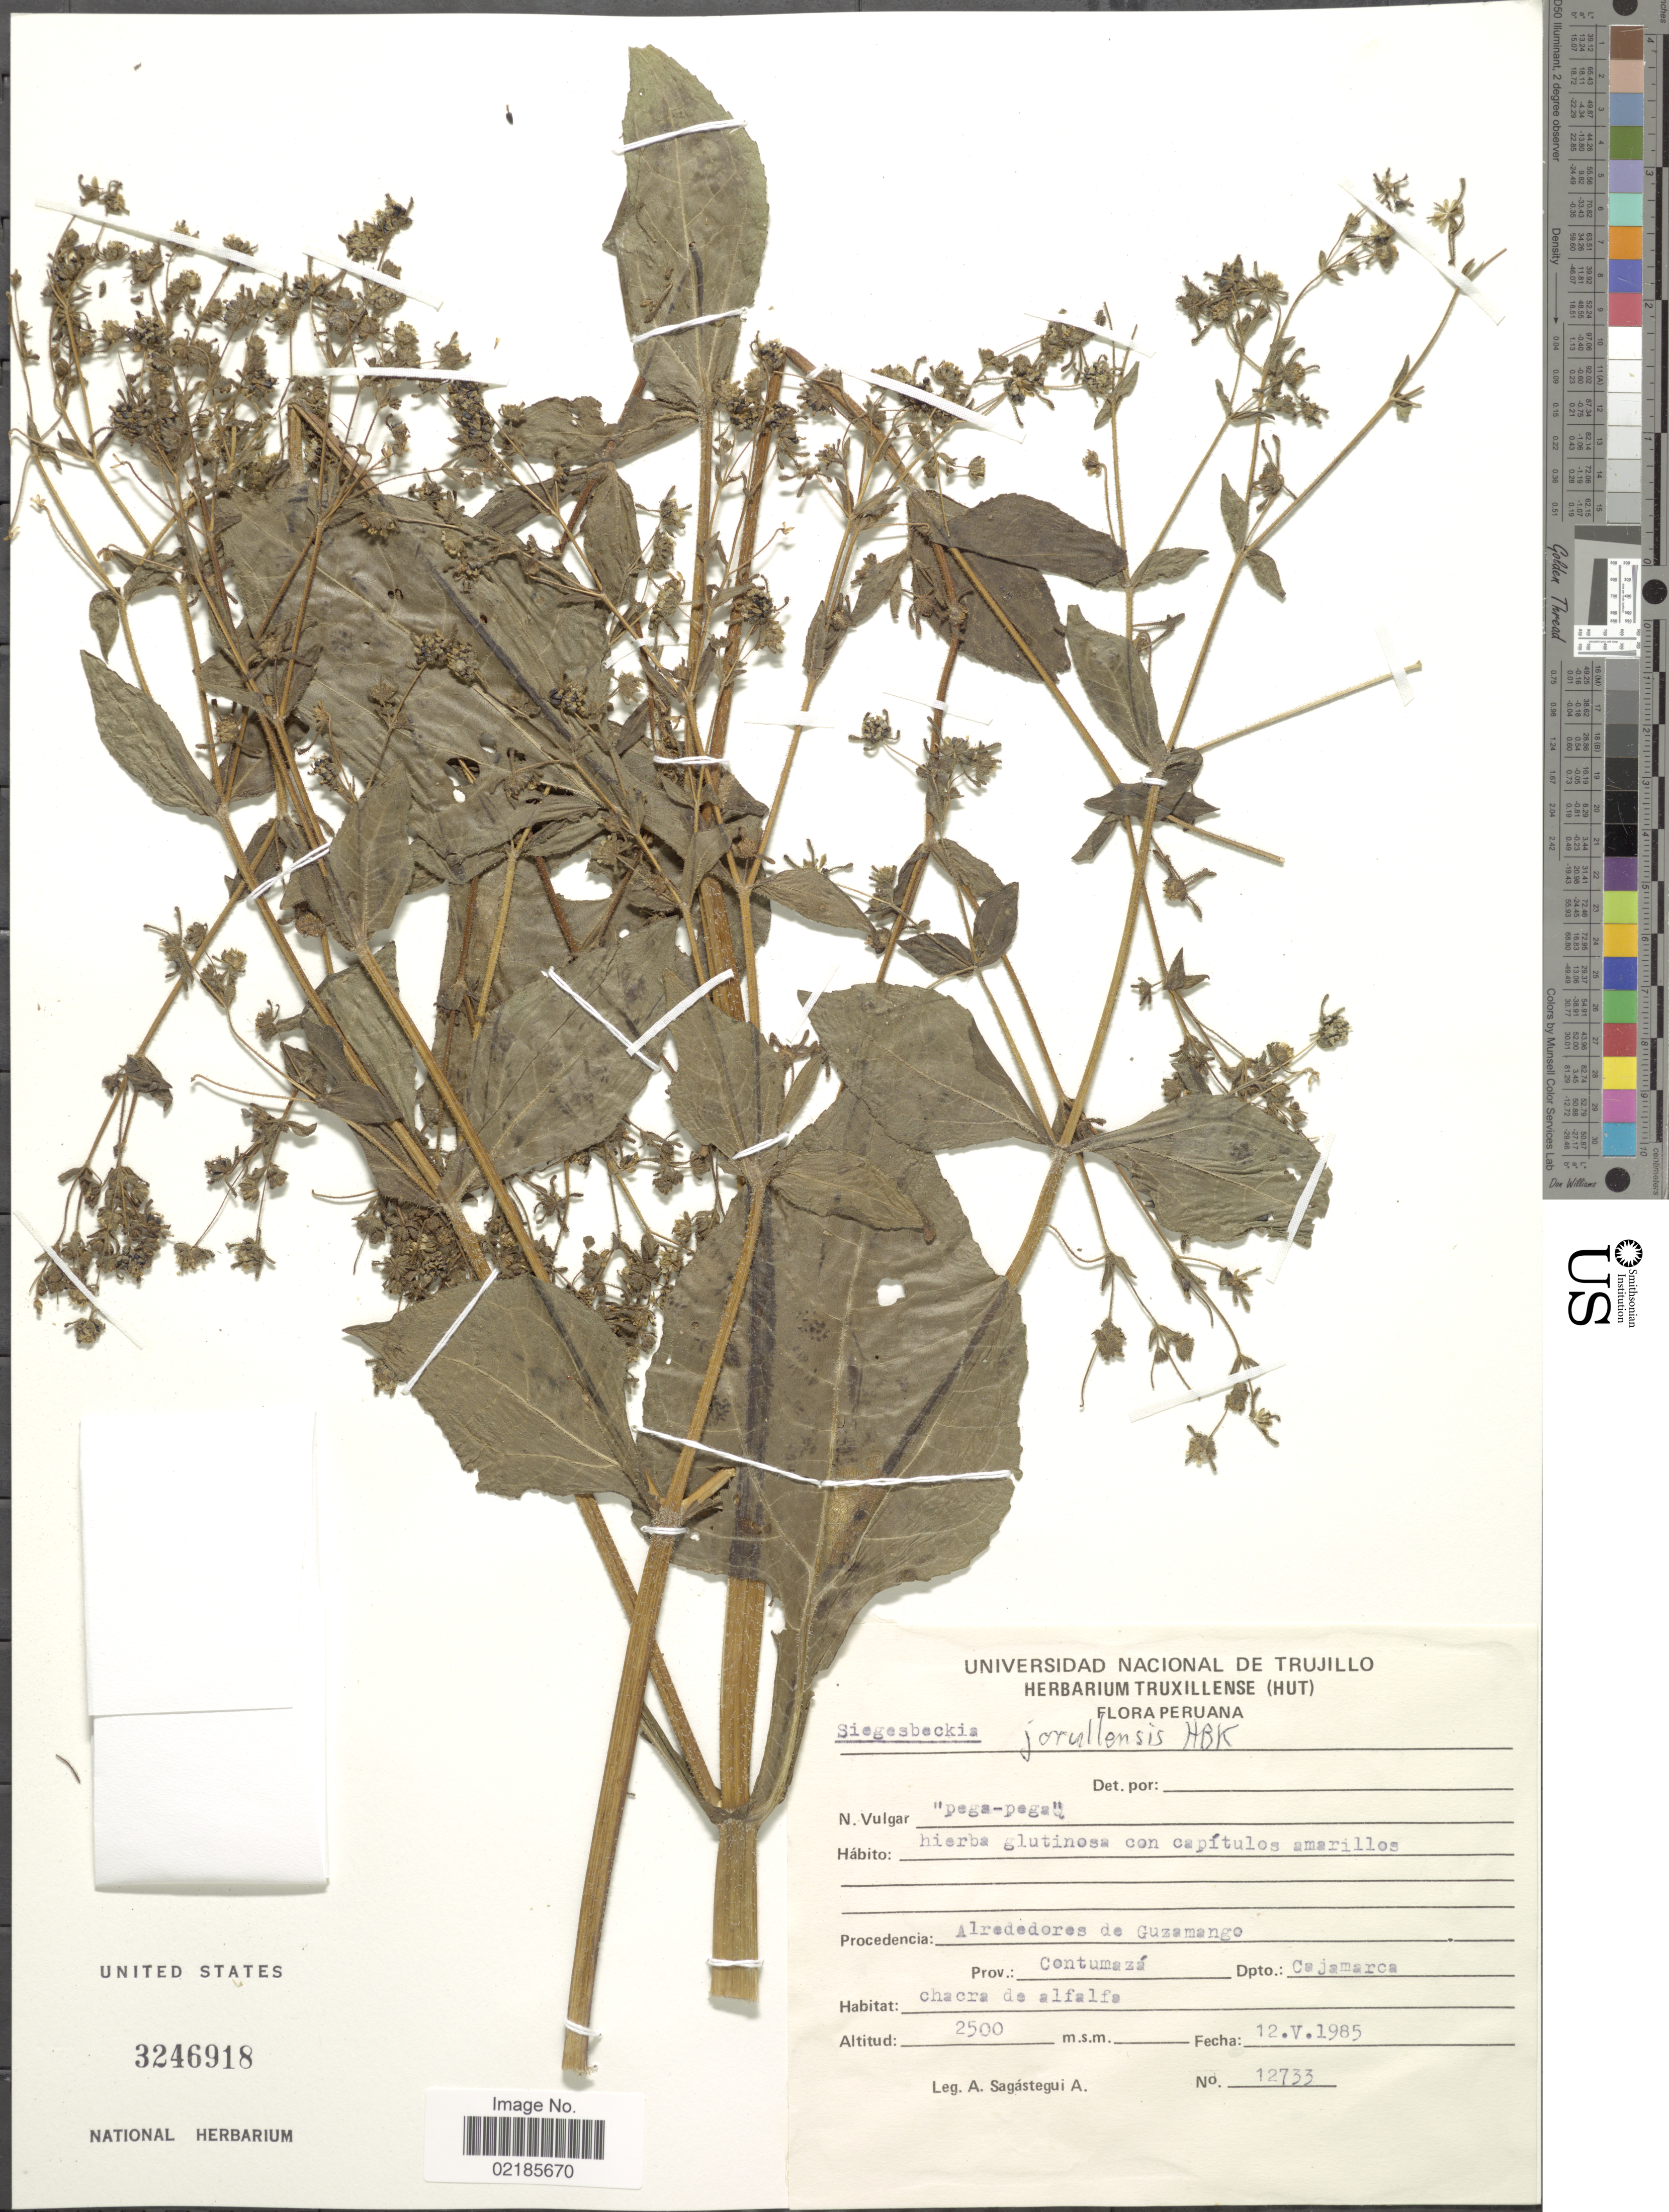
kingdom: Plantae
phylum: Tracheophyta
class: Magnoliopsida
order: Asterales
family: Asteraceae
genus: Sigesbeckia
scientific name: Sigesbeckia jorullensis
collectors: A. Sagástegui A.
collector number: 12733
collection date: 1985-05-12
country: Peru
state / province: Cajamarca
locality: Hierba glutinosa con capítulos amarillos, Alrededores de Guzamango, Prov.: Contumazá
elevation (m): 2500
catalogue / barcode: US 3246918